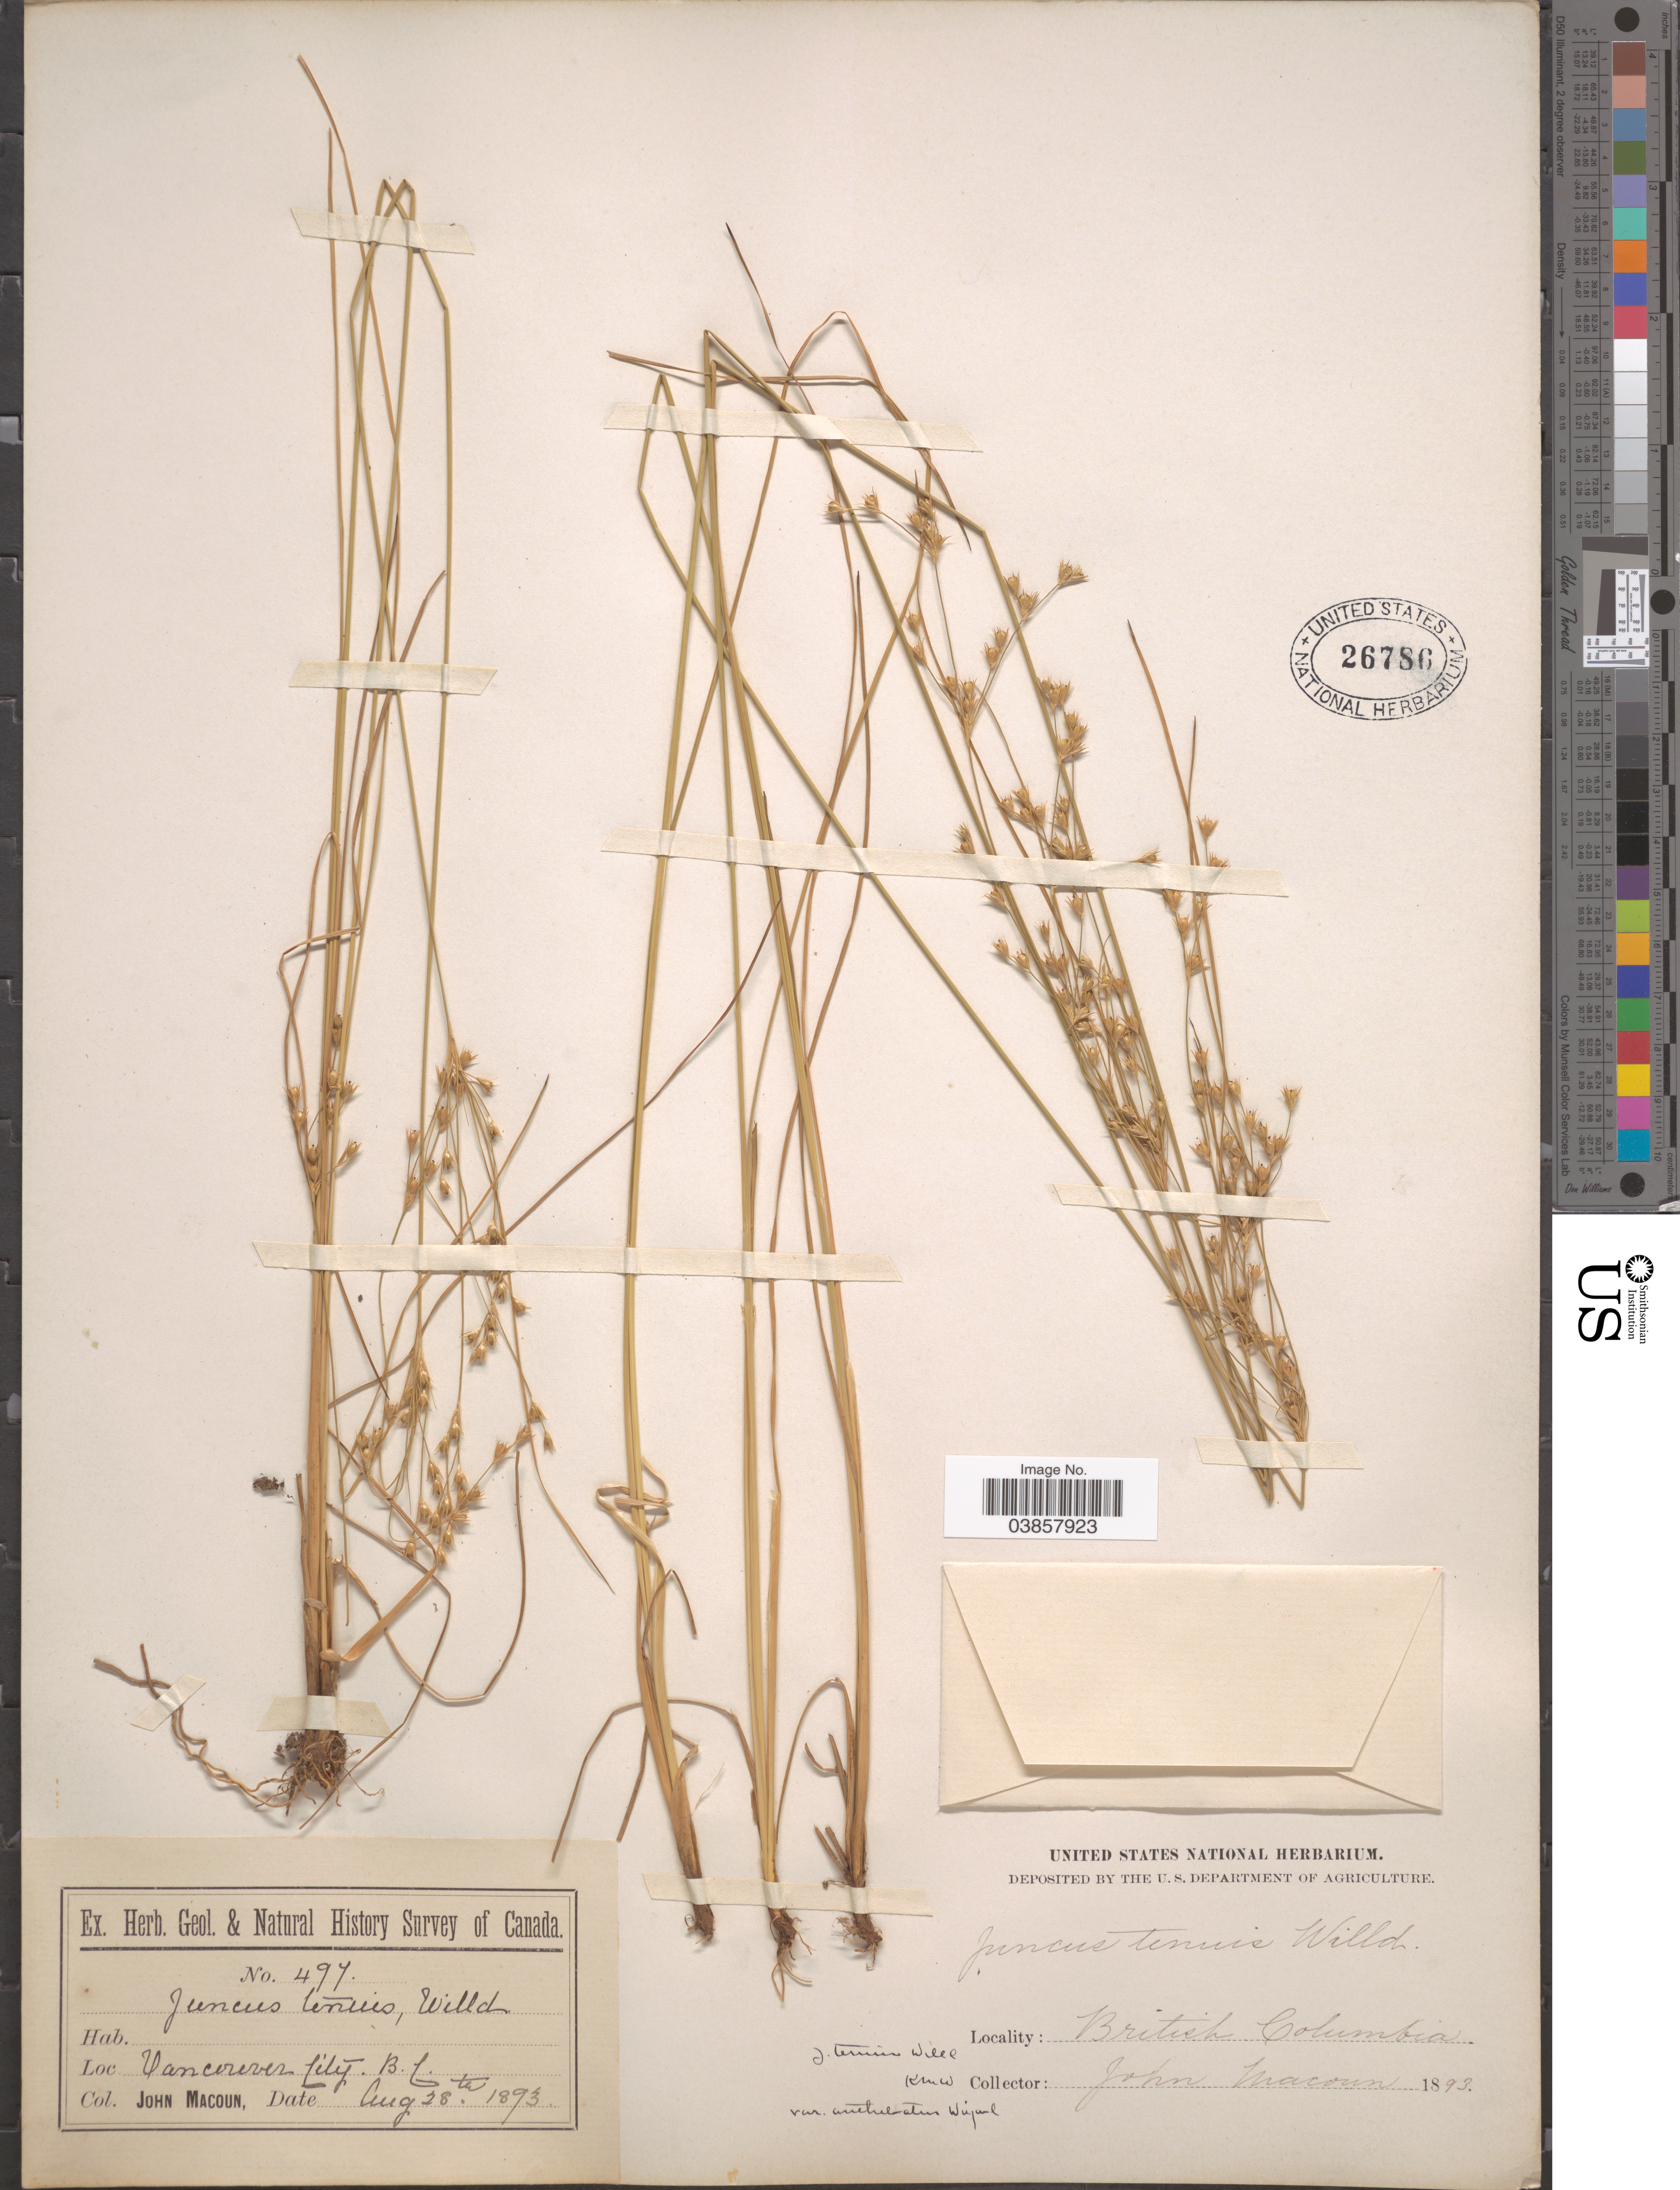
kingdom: Plantae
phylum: Tracheophyta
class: Liliopsida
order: Poales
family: Juncaceae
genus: Juncus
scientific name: Juncus tenuis f. anthelatus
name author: (Wiegand) F.J. Herm.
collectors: J. Macoun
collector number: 497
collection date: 1893-08-28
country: Canada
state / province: British Columbia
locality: Vancouver City.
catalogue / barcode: US 26786